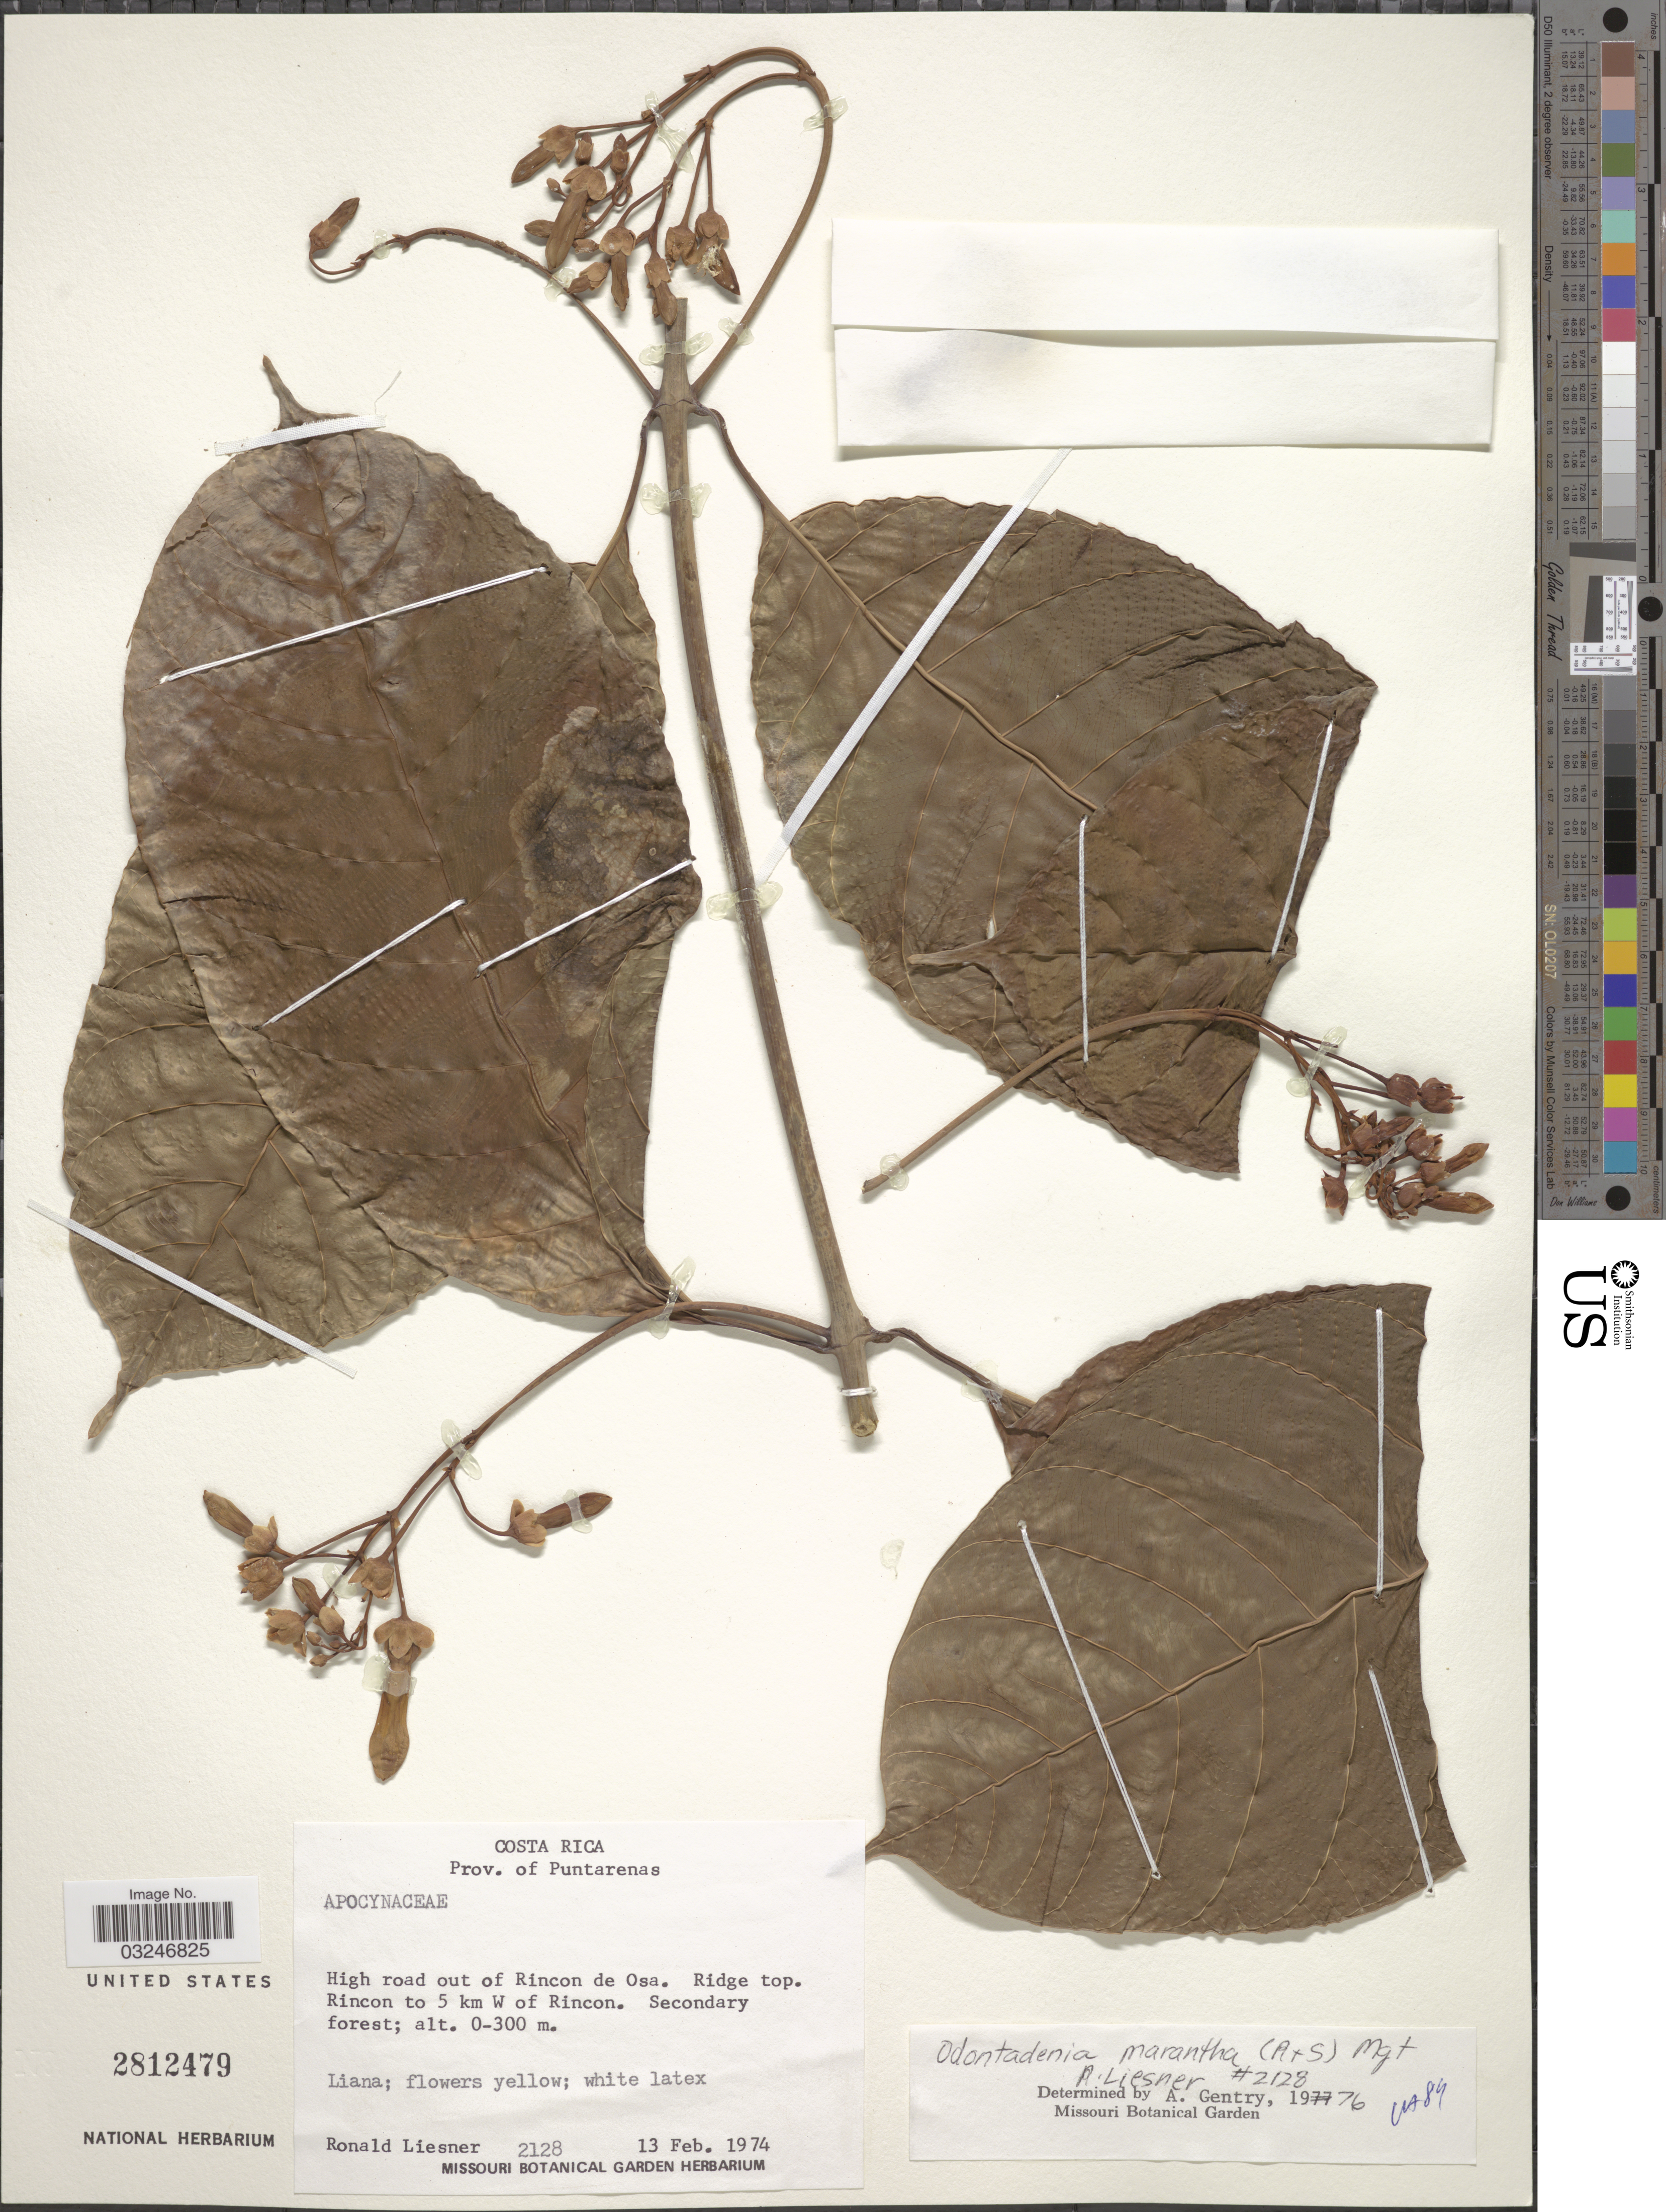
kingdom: Plantae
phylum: Tracheophyta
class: Magnoliopsida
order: Gentianales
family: Apocynaceae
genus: Odontadenia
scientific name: Odontadenia macrantha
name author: (Roem. & Schult.) Markgr.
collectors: R. L. Liesner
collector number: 2128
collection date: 1974-02-13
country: Costa Rica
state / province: Puntarenas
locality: High road out of Rincon de Osa. Ridge top. Rincon to 5 km W of Rincon.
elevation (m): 0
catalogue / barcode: US 2812479